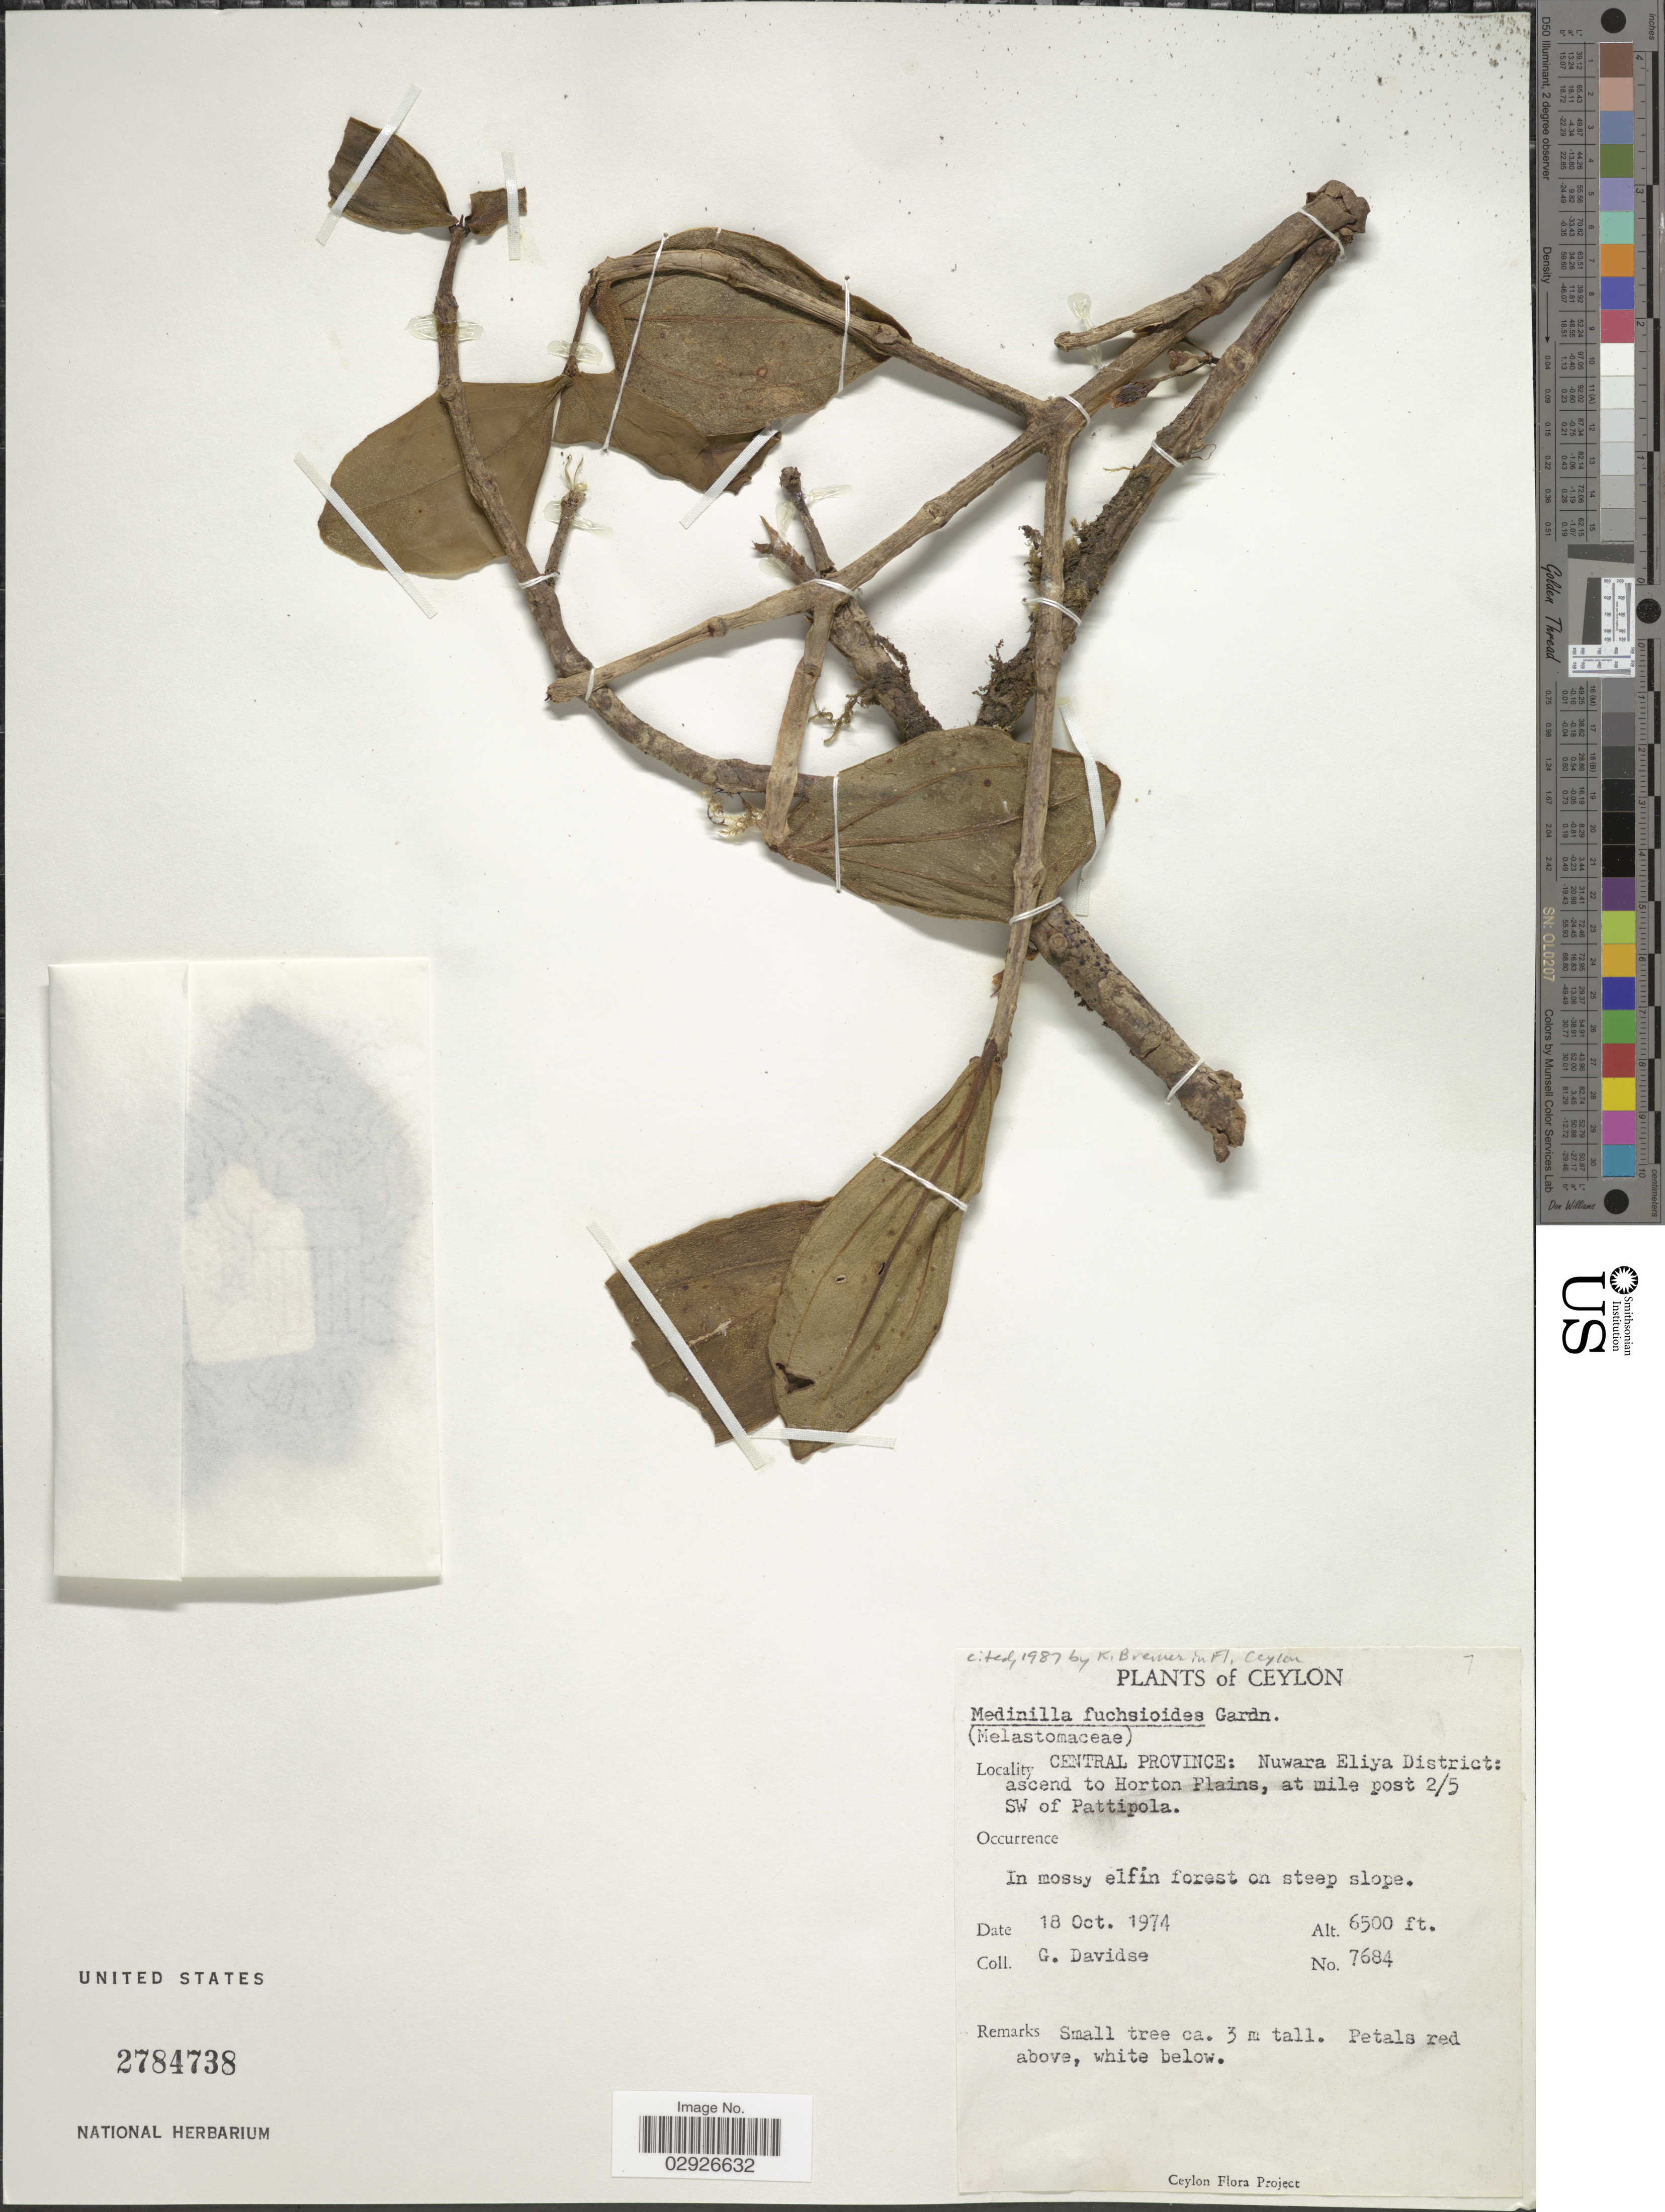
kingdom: Plantae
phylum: Tracheophyta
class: Magnoliopsida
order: Myrtales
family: Melastomataceae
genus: Medinilla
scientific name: Medinilla fuchsioides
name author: Gard.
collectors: G. Davidse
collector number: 7684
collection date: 1974-10-18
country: Sri Lanka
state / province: Central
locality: Ceylon. Nuwara Eliya District: ascend to Horton Plains, at mile post 2/5 SW of Pattipola.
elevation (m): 1981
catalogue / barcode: US 2784738